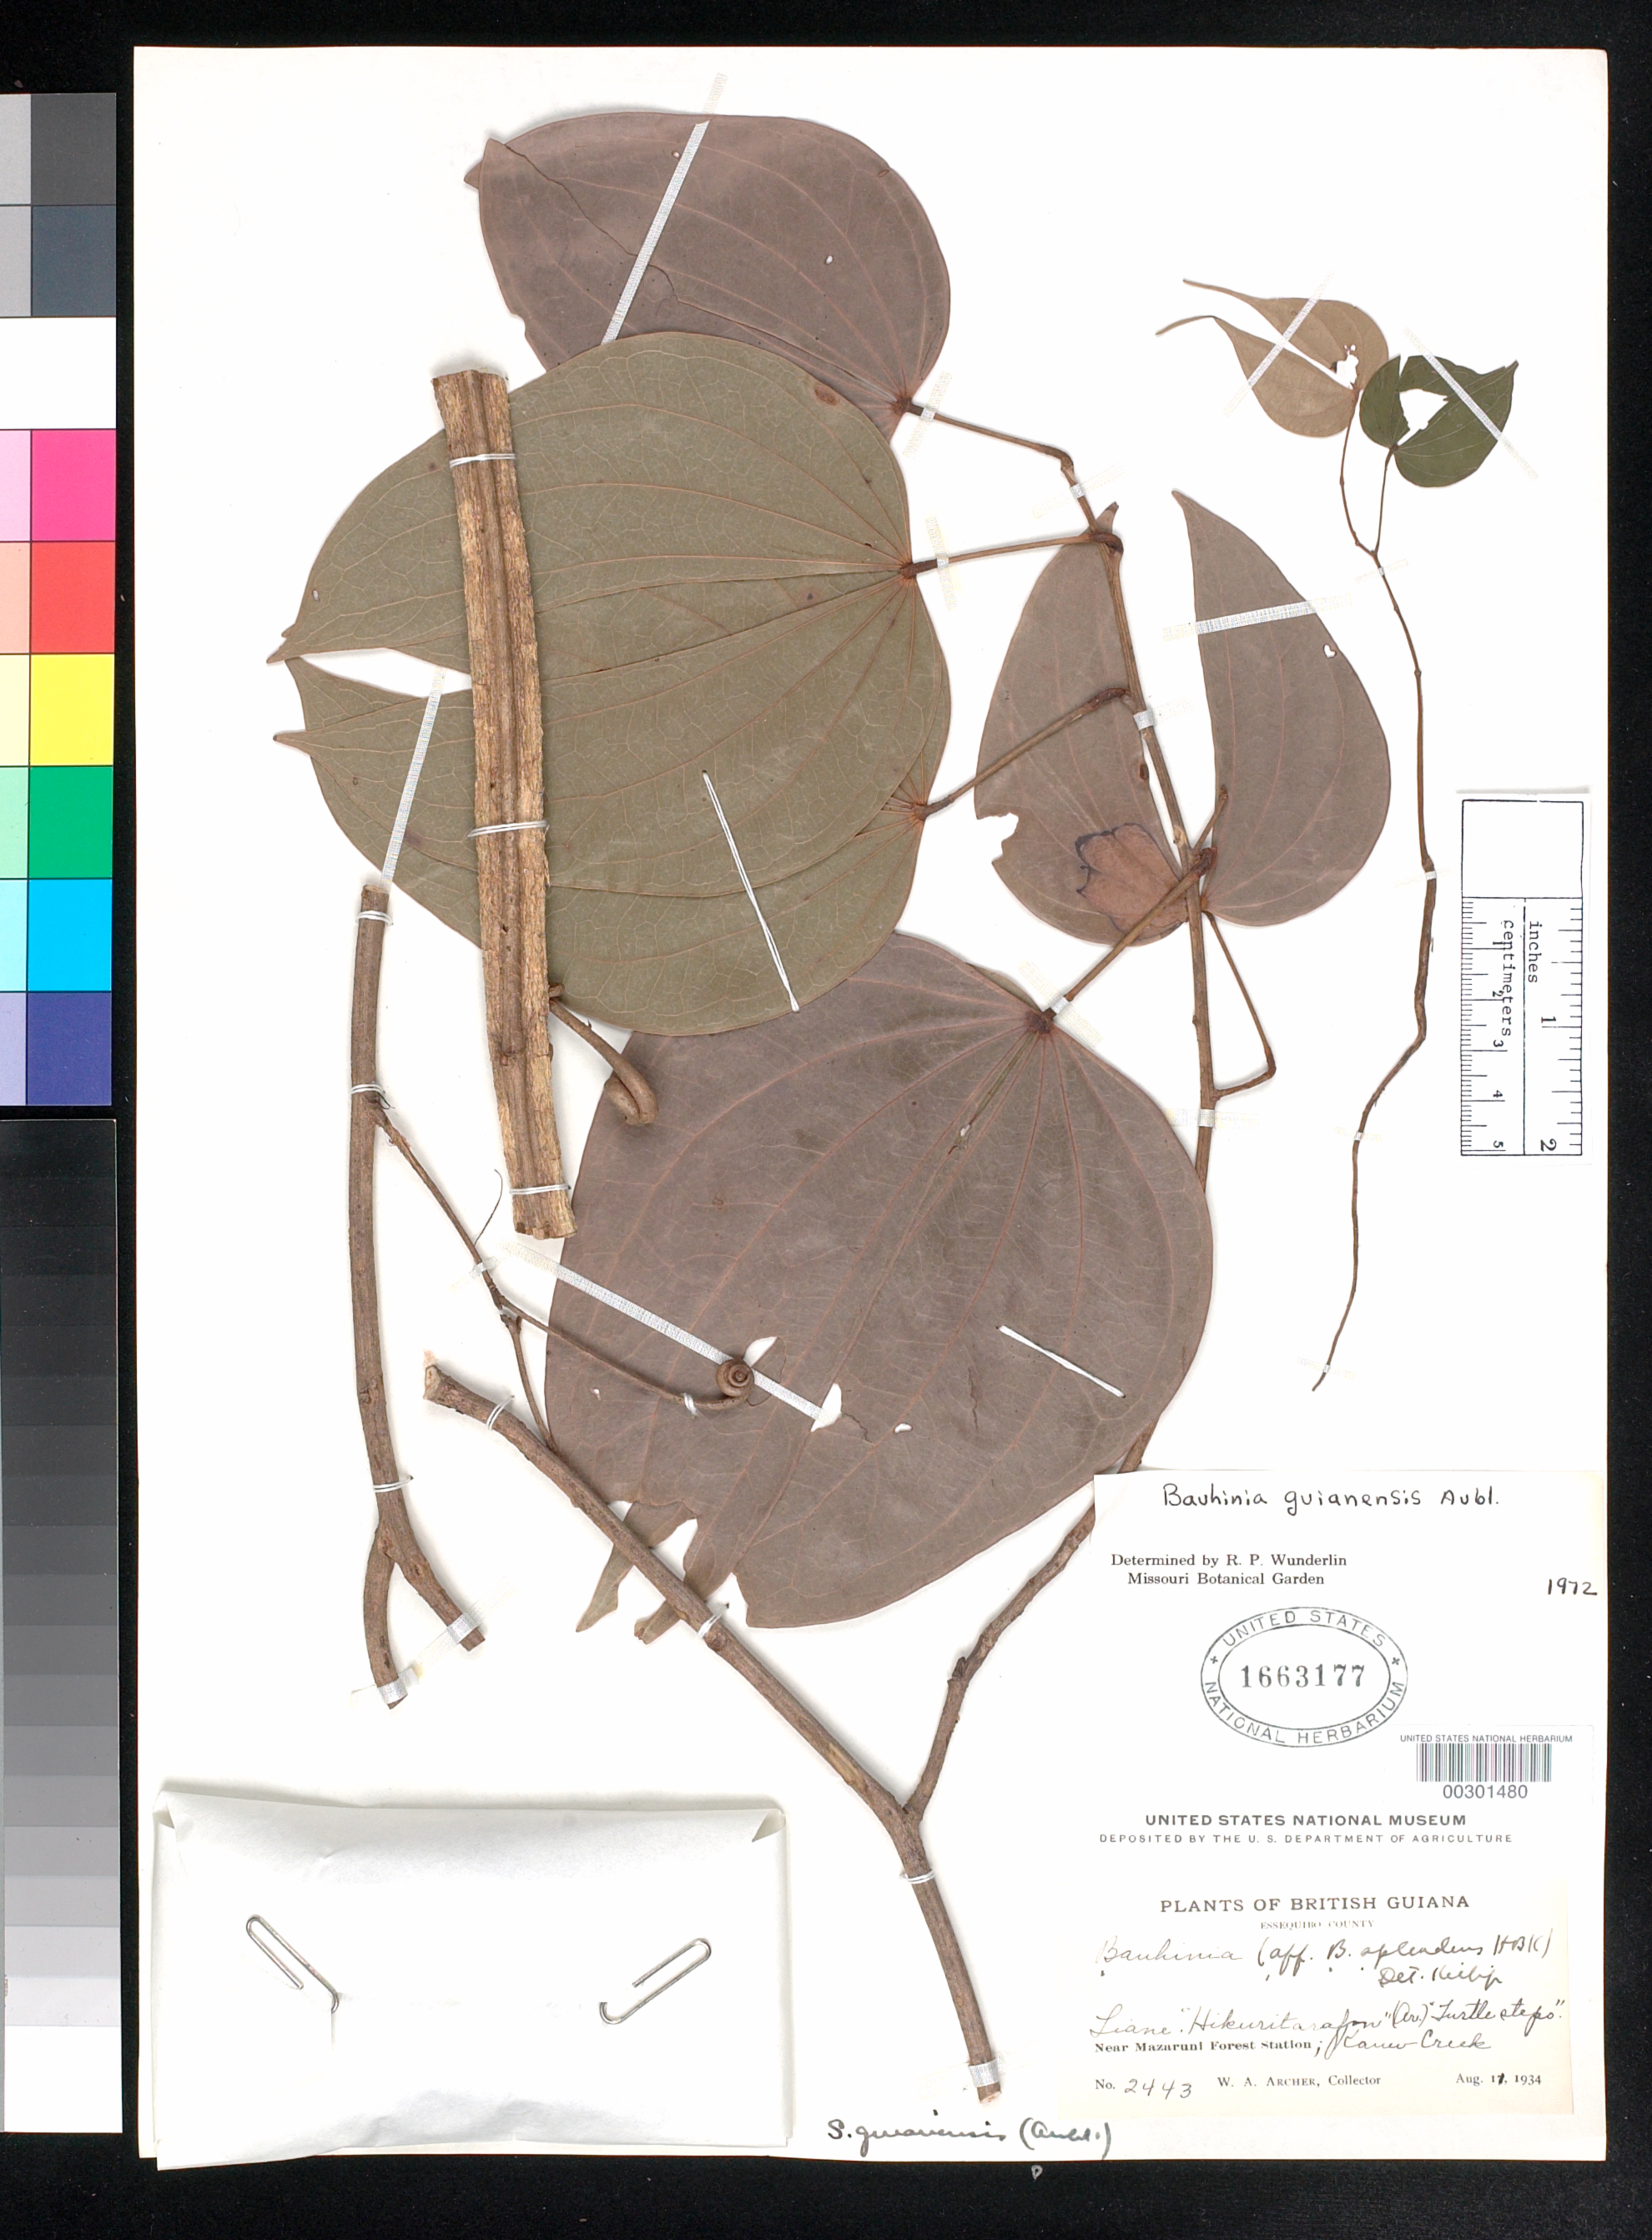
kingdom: Plantae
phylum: Tracheophyta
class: Magnoliopsida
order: Fabales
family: Fabaceae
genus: Schnella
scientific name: Schnella guianensis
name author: (Aubl.) Wunderlin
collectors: W. A. Archer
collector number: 2443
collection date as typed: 11 Aug 1934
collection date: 1934-08-11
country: Guyana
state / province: Barima-Waini / Cuyuni-Mazaruni / Pomeroon-Supenaam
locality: Essequibo dist. (?), kauev creek, near mazaruni forest station; northwest dist.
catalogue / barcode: US 1663177